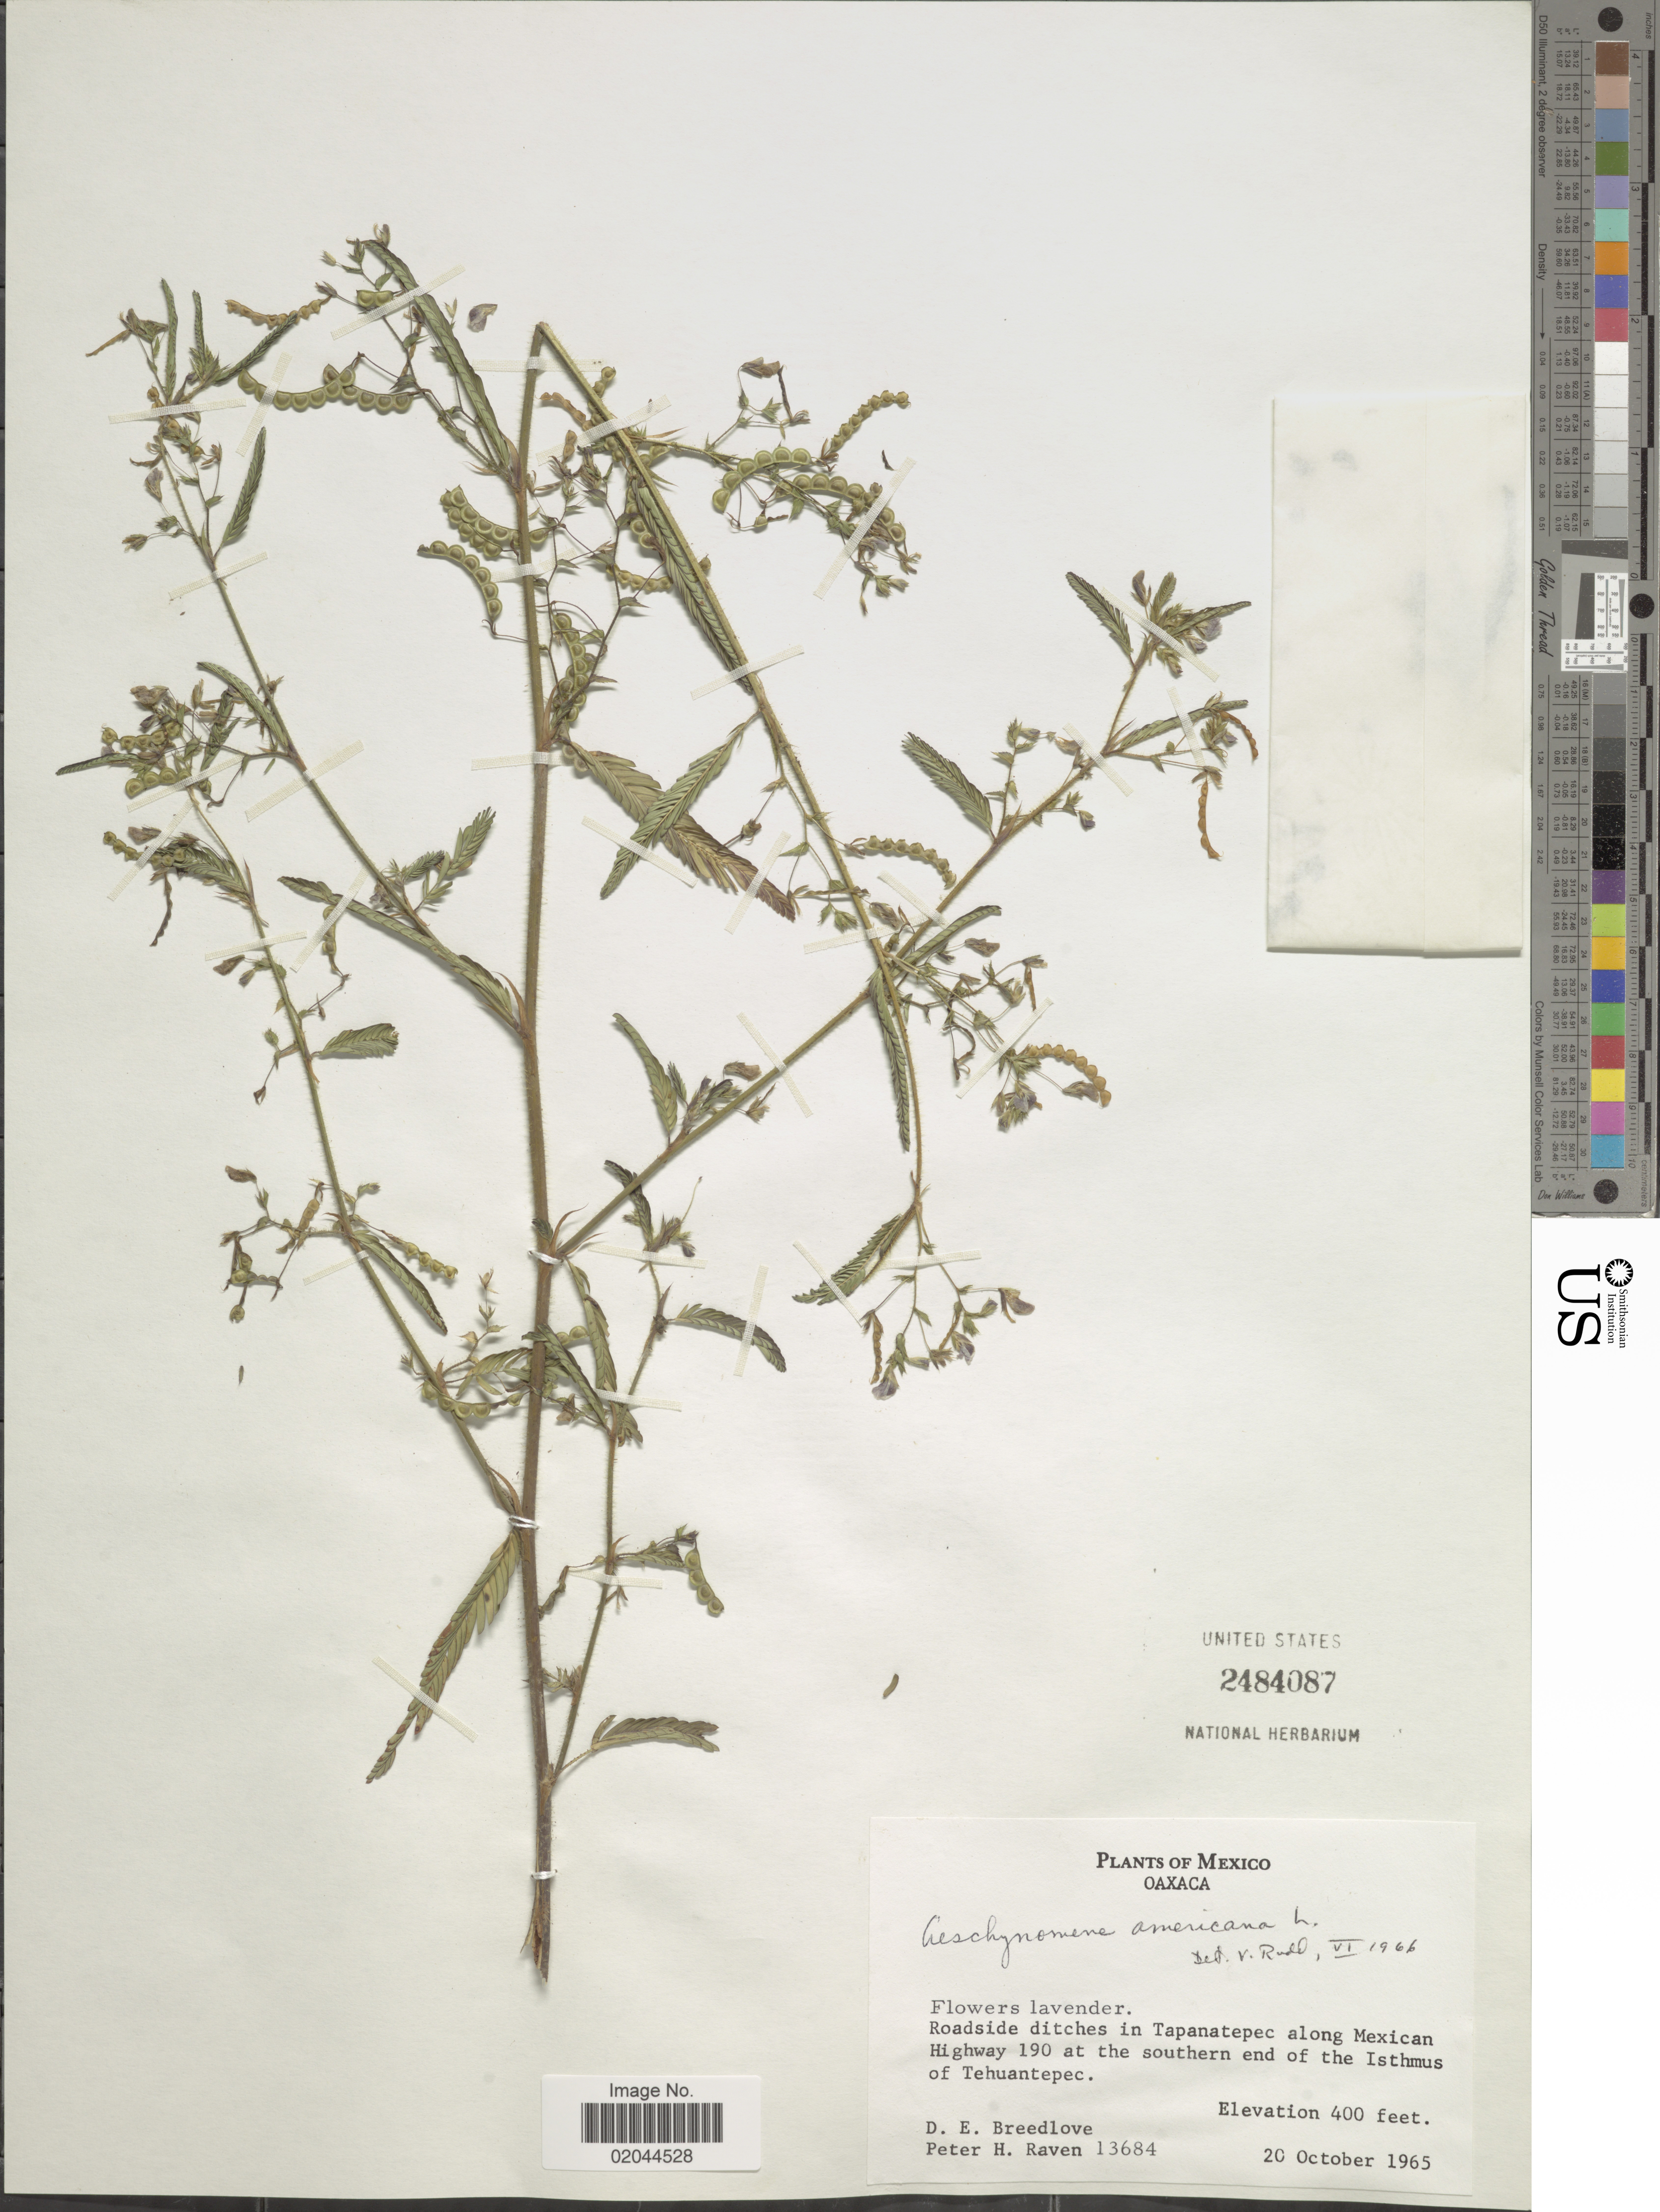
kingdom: Plantae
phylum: Tracheophyta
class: Magnoliopsida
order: Fabales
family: Fabaceae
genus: Aeschynomene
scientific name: Aeschynomene americana var. americana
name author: L.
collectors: D. E. Breedlove & P. Raven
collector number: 13684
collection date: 1965-10-20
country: Mexico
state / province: Oaxaca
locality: Roadside ditches in Tapanatepec along Mexican Highway at 190 at the southern end of the Isthmus of Tehuentepec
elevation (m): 122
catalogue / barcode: US 2484087